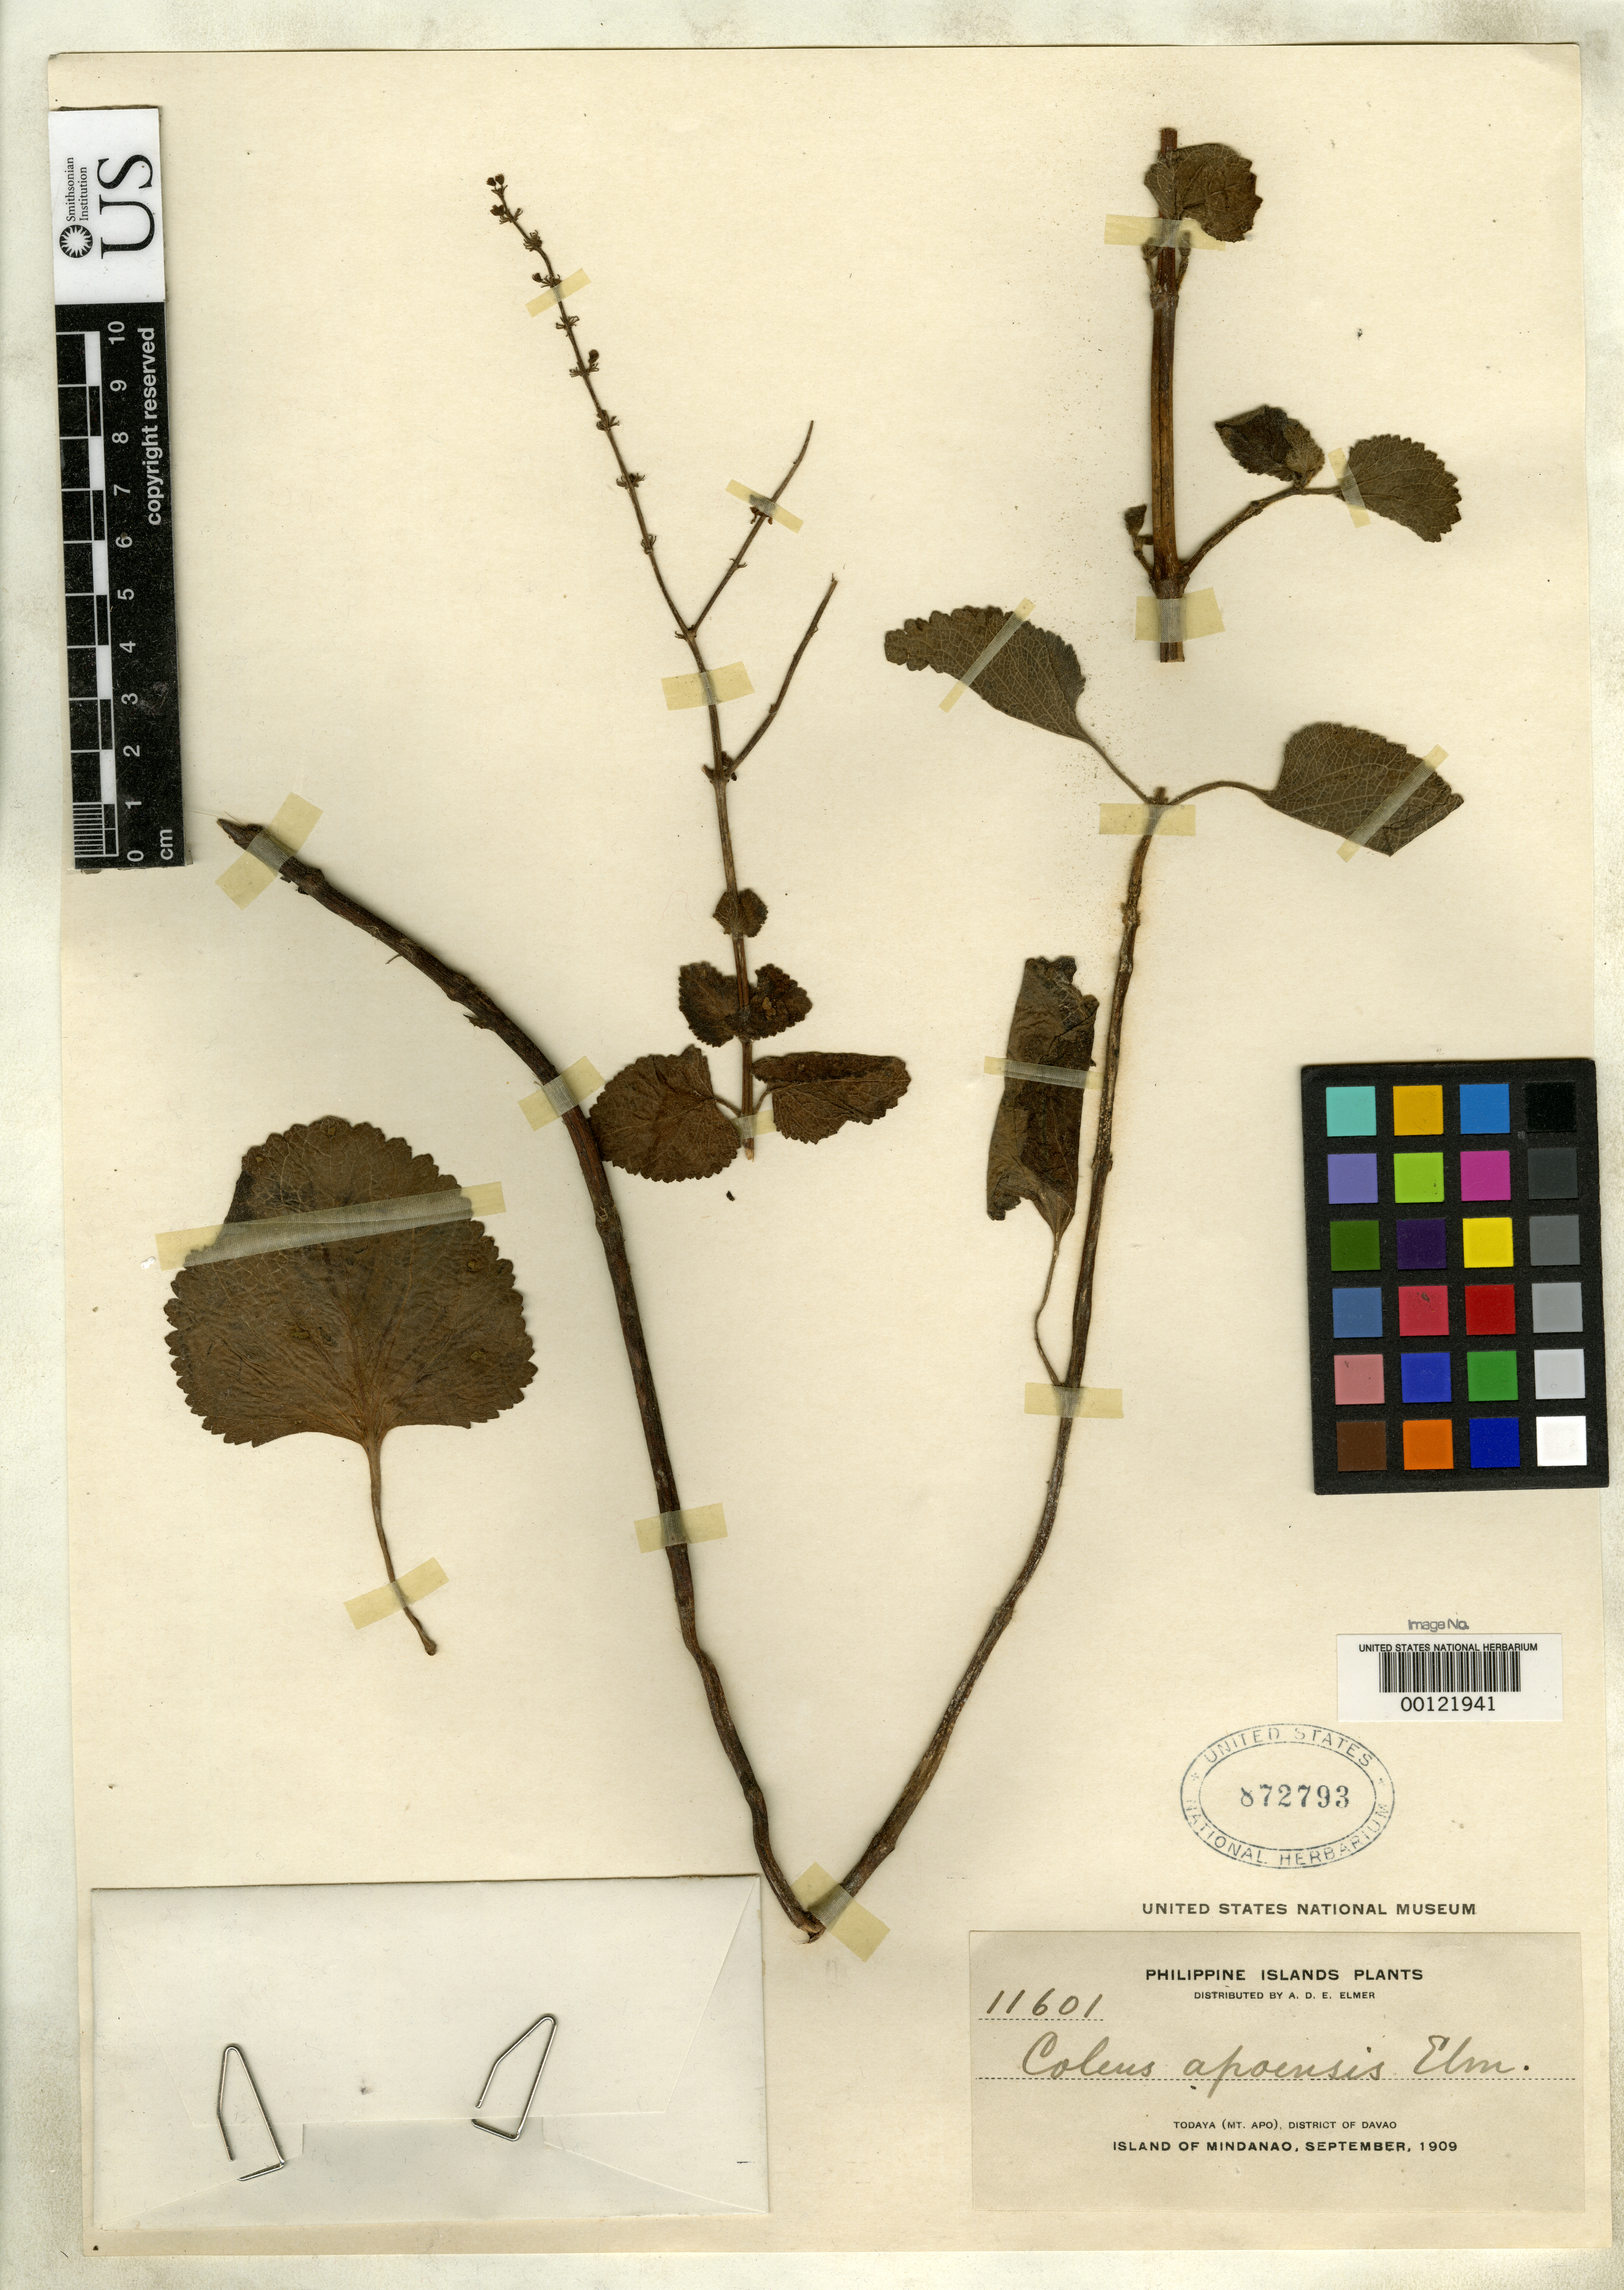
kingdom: Plantae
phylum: Tracheophyta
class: Magnoliopsida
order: Lamiales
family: Lamiaceae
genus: Coleus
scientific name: Coleus apoensis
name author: Elmer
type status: Isotype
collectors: A. D. E. Elmer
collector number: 11601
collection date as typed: Sep 1909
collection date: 1909-09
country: Philippines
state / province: Davao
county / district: Davao del Sur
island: Mindanao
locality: Todaya, Mt. Apo.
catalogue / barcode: US 872793